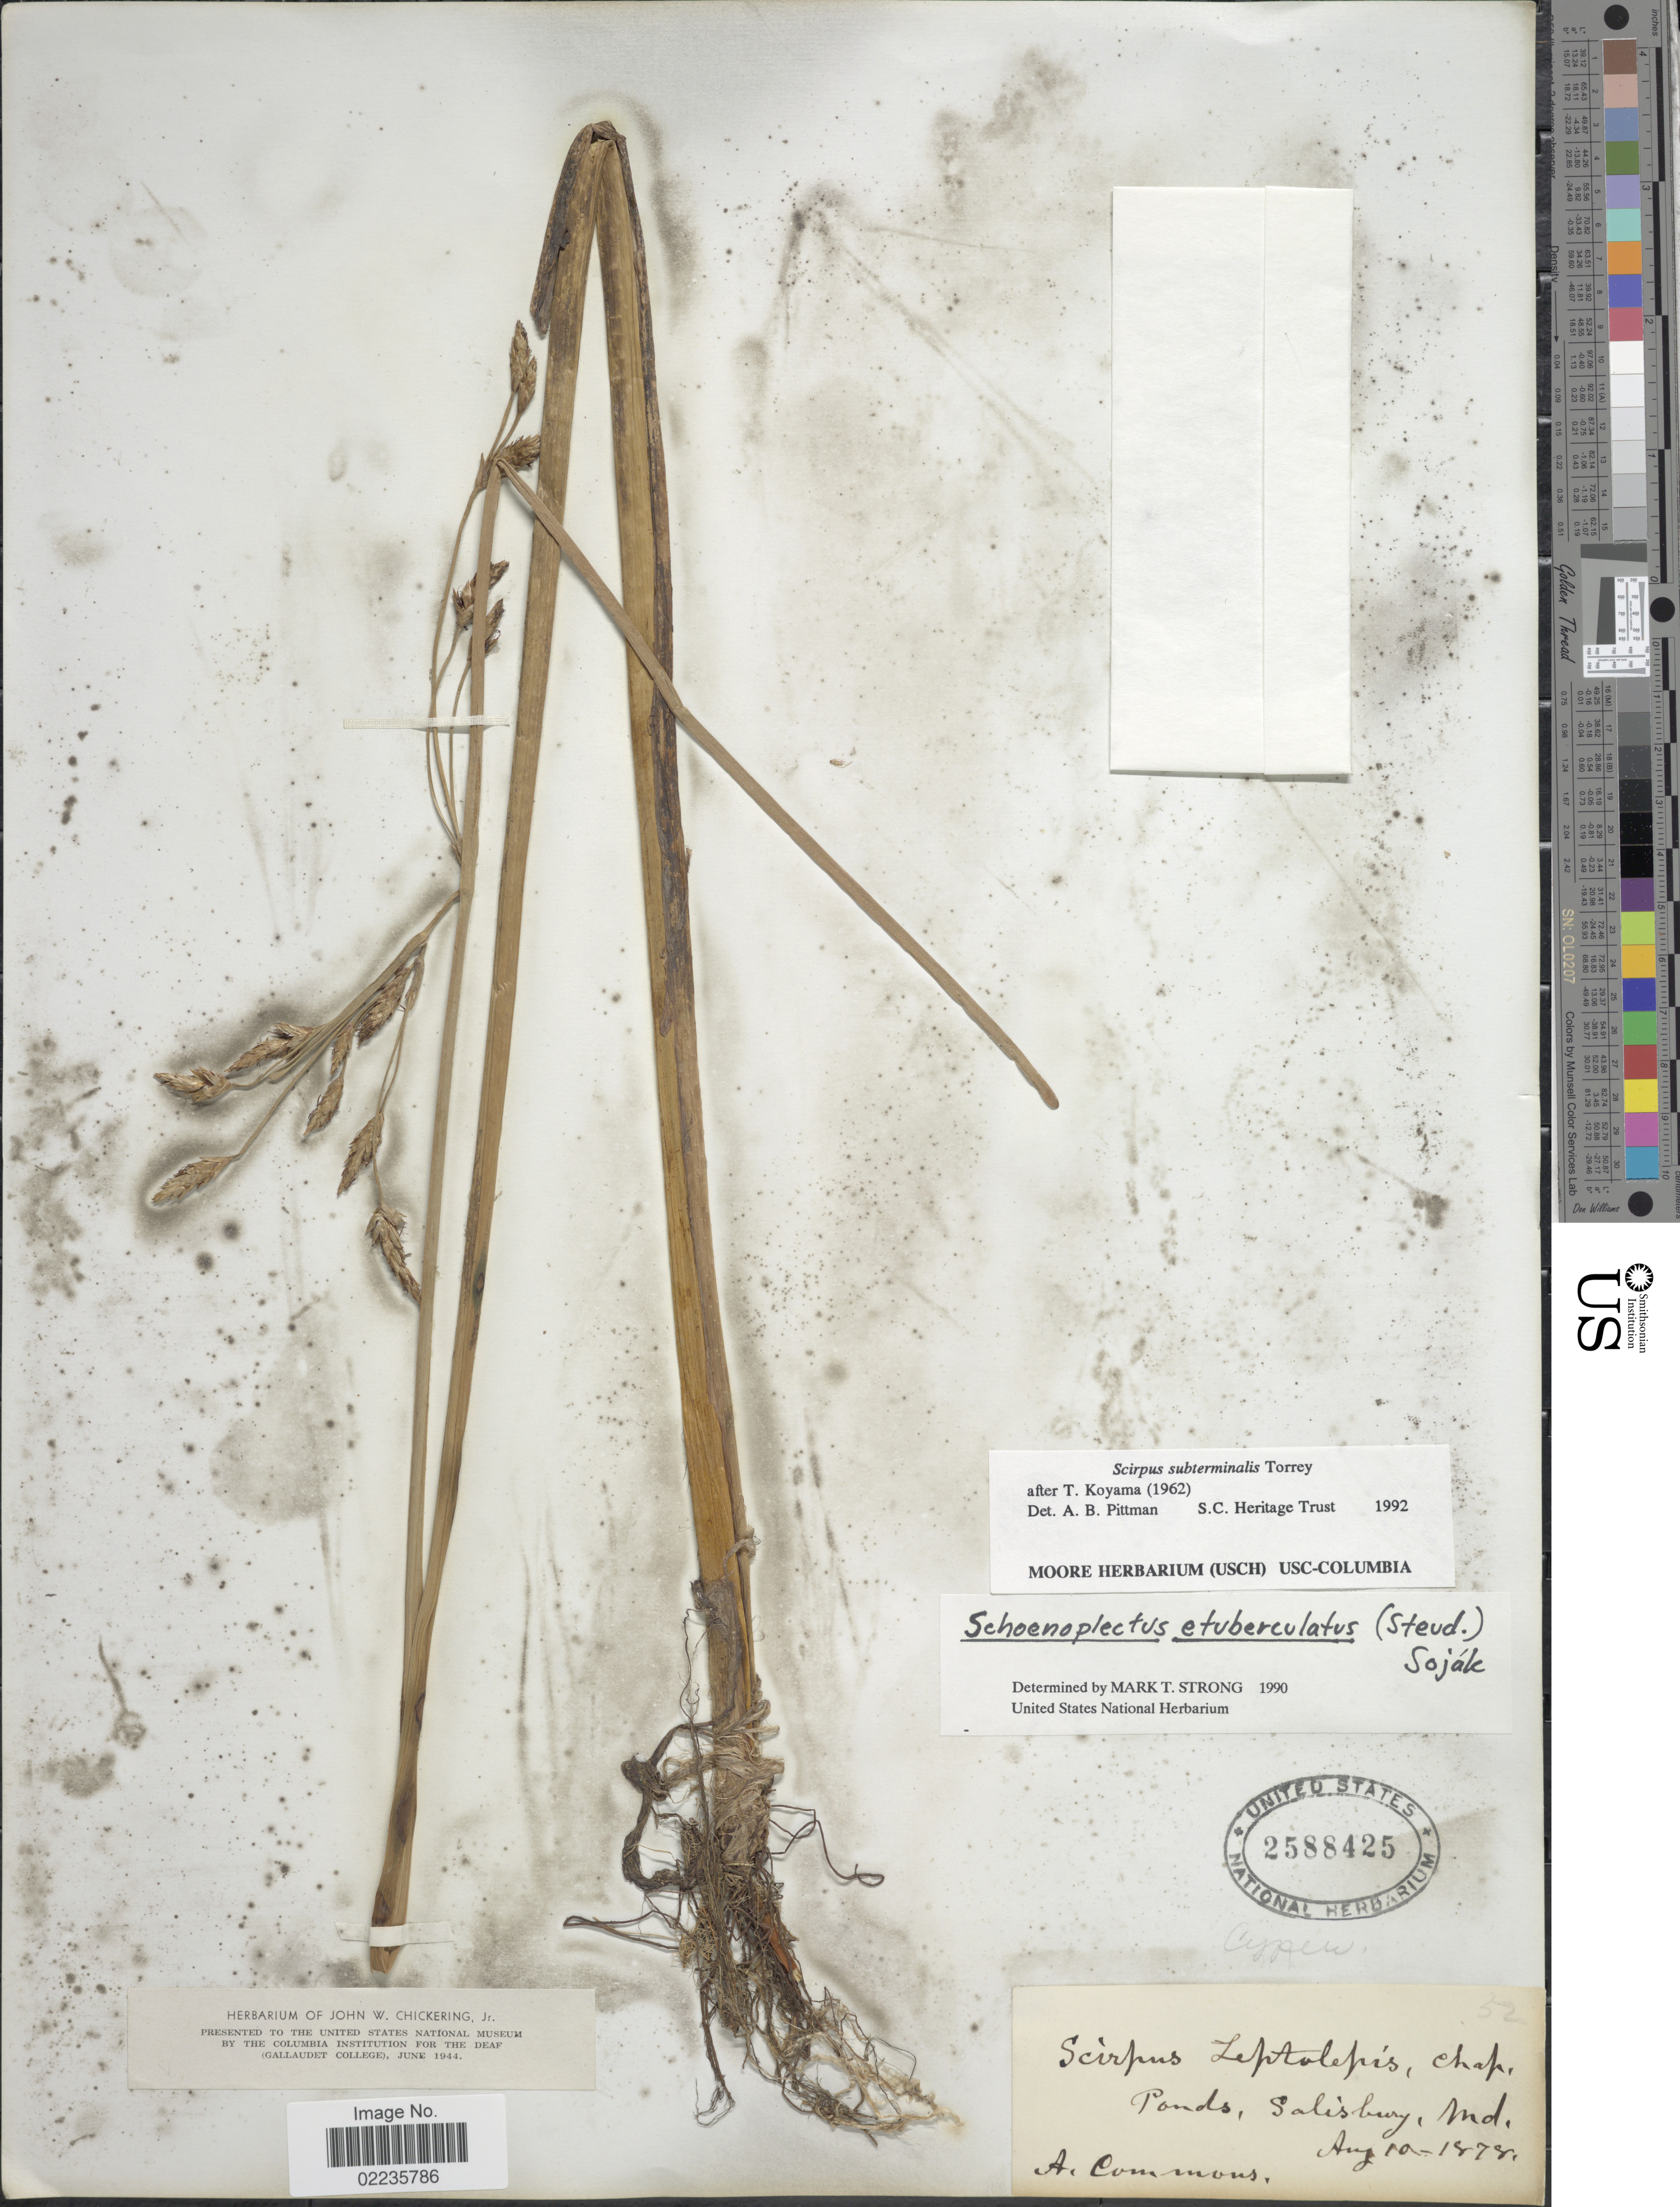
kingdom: Plantae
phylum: Tracheophyta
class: Liliopsida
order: Poales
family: Cyperaceae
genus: Schoenoplectus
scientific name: Schoenoplectus etuberculatus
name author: (Steud.) Soják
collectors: A. Commons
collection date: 1878-08-10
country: United States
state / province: Maryland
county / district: Wicomico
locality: Ponds, Salisbury, Md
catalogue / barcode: US 2588425